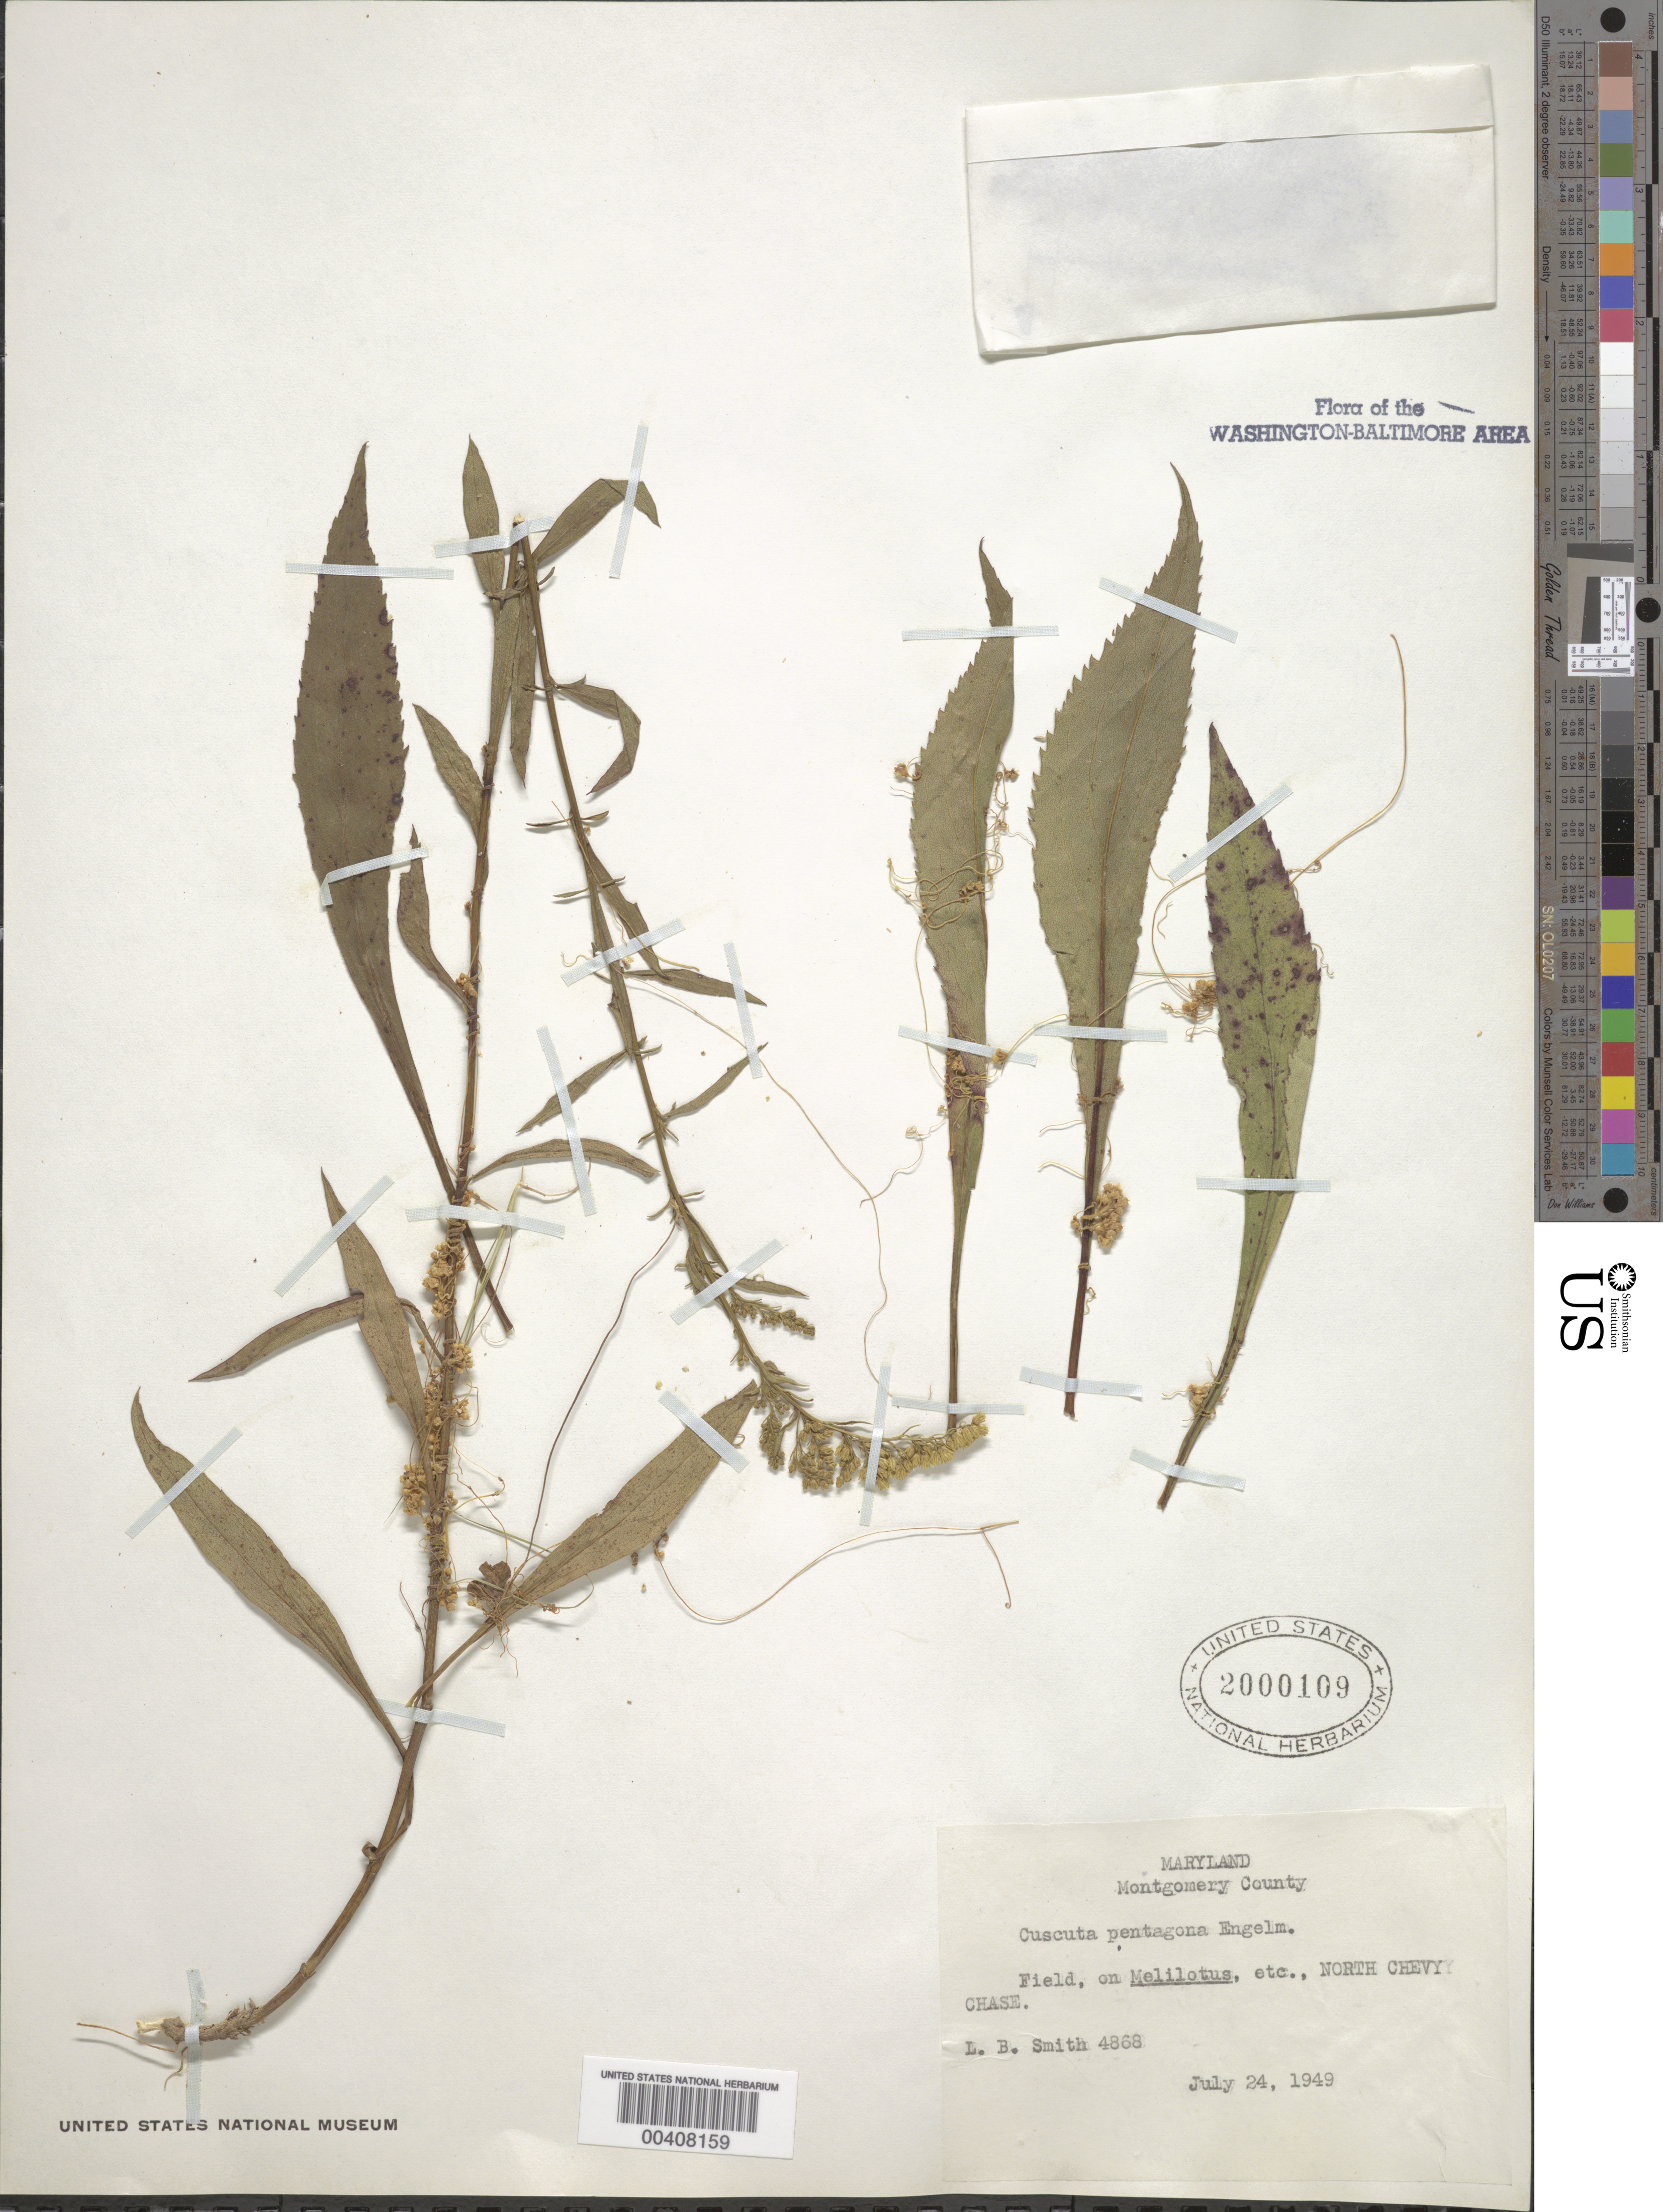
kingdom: Plantae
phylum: Tracheophyta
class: Magnoliopsida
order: Solanales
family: Convolvulaceae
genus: Cuscuta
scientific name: Cuscuta pentagona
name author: Engelm.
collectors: L. Smith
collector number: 4868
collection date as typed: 24 Jul 1949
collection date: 1949-07-24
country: United States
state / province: Maryland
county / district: Montgomery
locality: N Chevy Chase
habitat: Field, on melilotus, etc..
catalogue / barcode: US 2000109